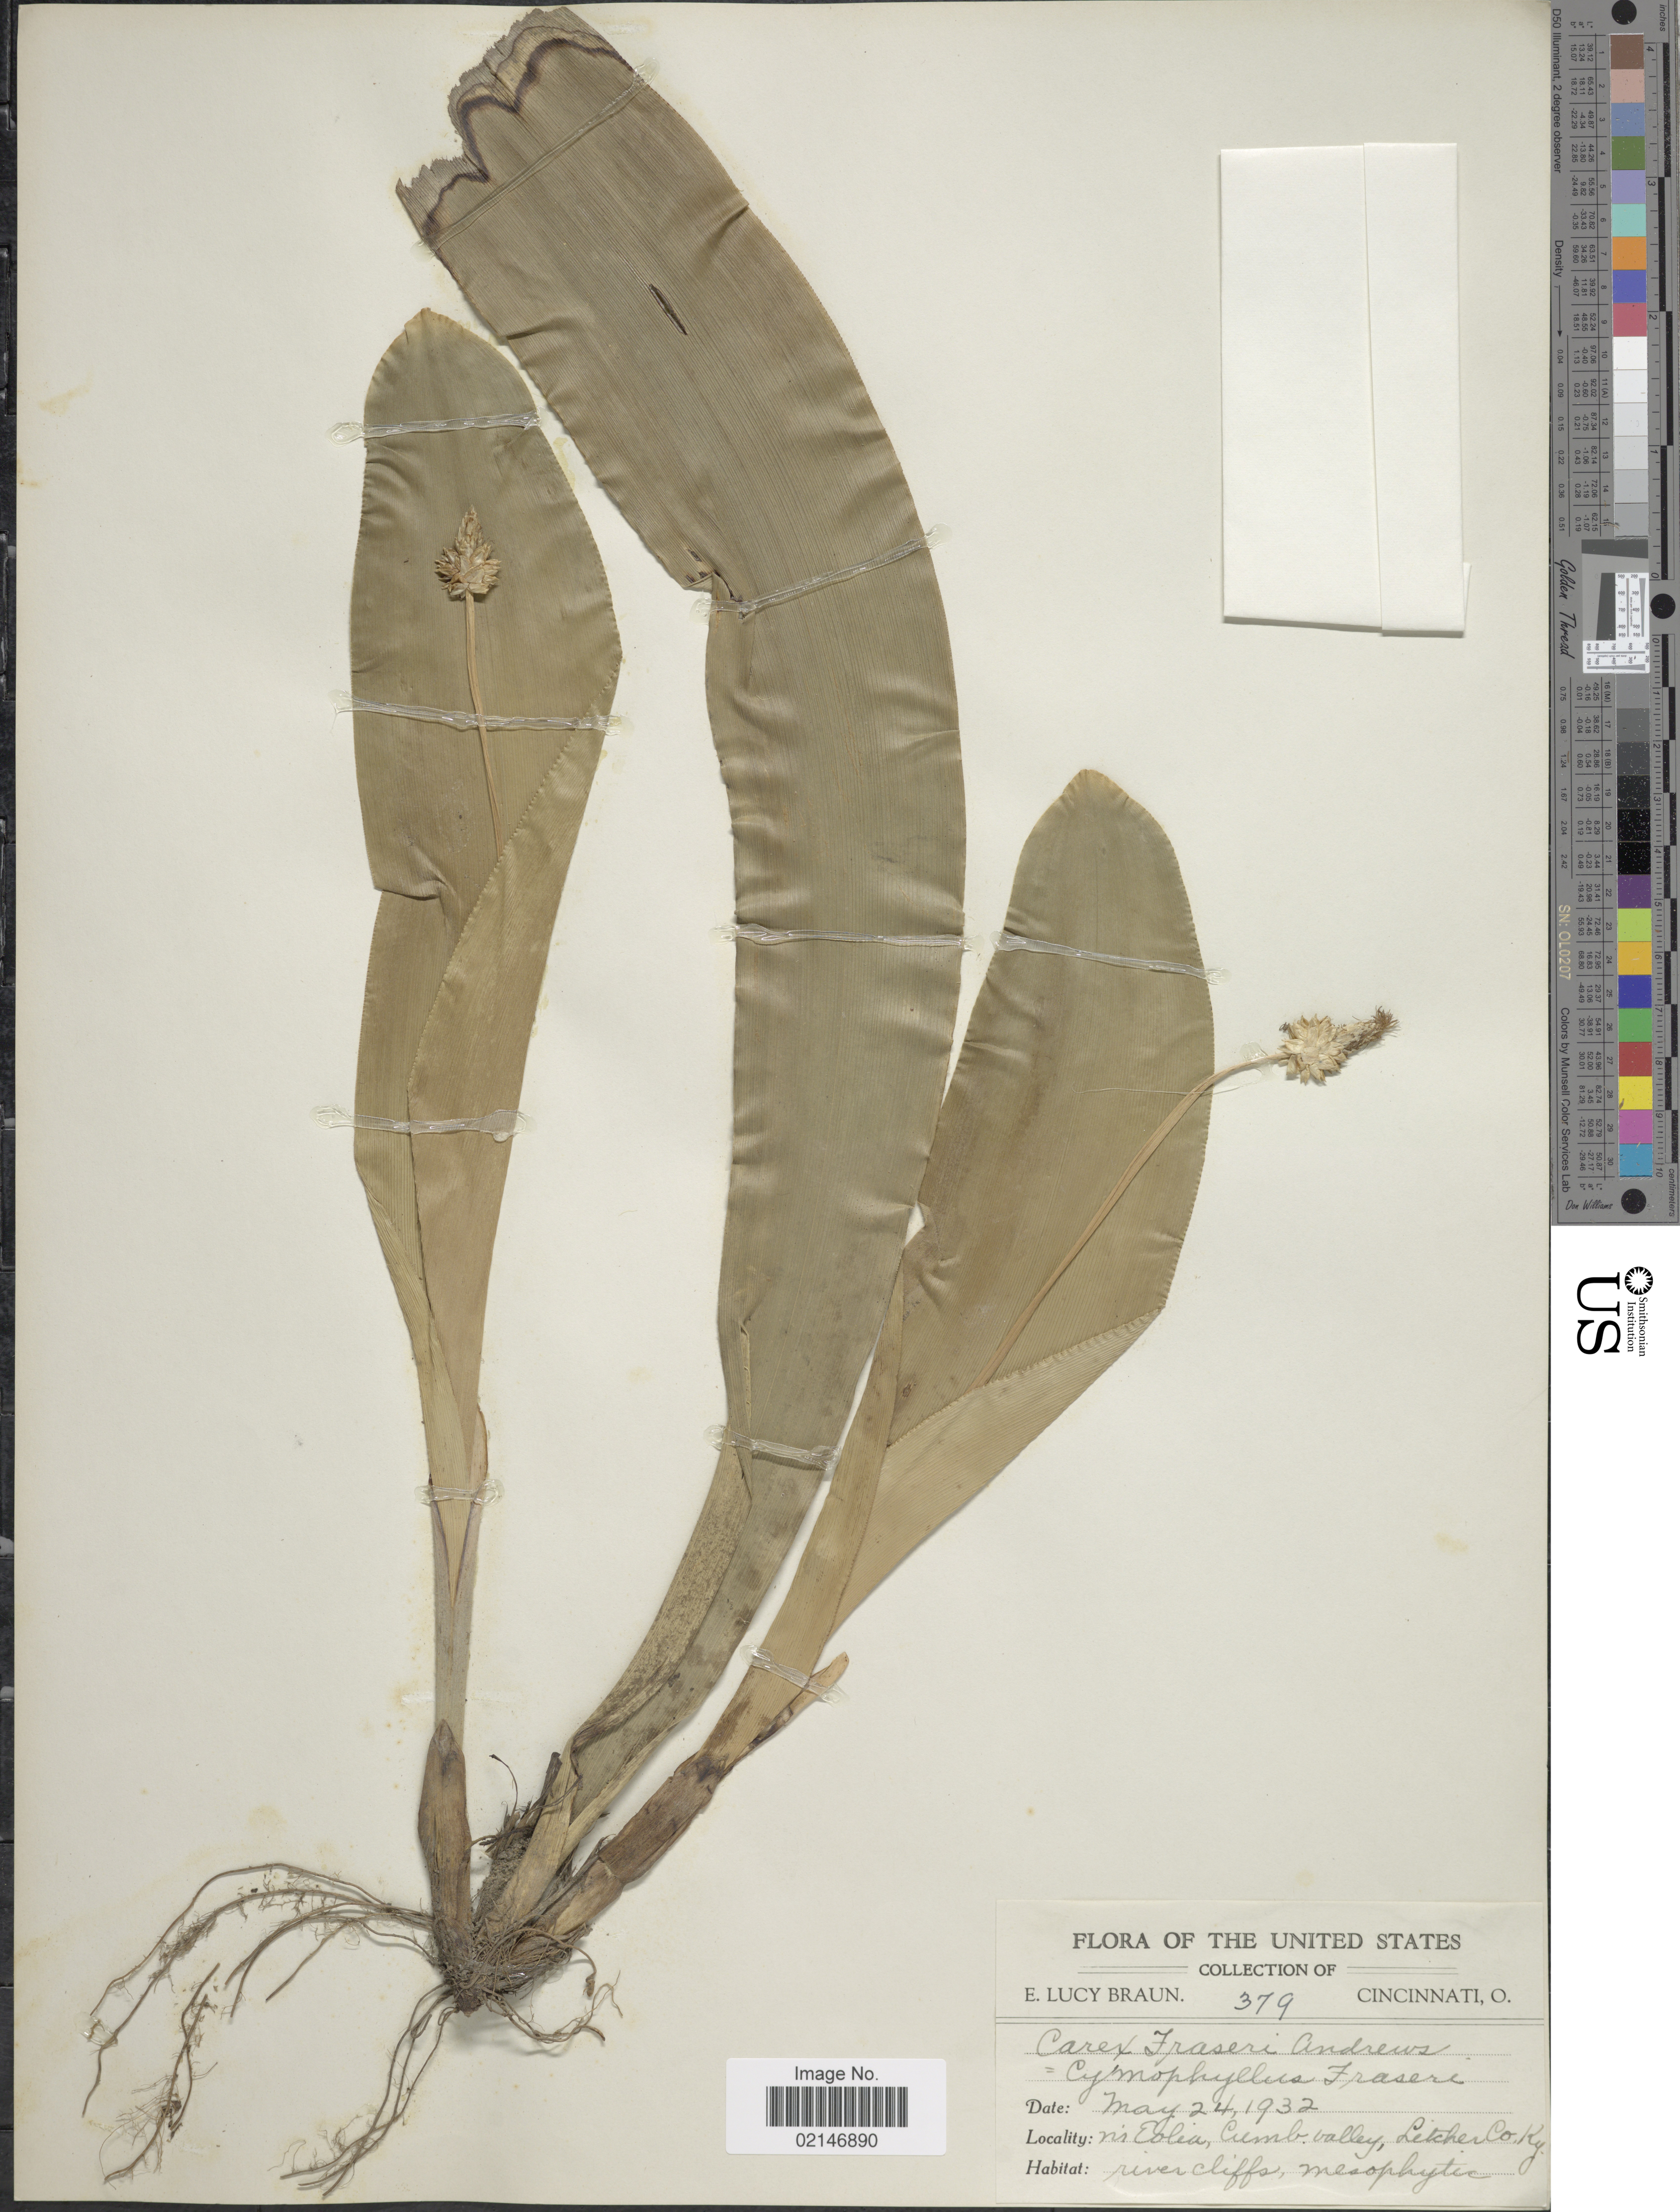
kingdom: Plantae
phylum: Tracheophyta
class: Liliopsida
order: Poales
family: Cyperaceae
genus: Carex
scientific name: Carex fraseriana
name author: Ker Gawl.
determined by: Strong, Mark T., (BOT), Smithsonian Institution - National Museum of Natural History (UNITED STATES)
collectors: E. L. Braun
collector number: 379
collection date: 1932-05-24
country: United States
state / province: Kentucky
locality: Nr. Eolia, Cumb. valley, Letcher Co. Ky.